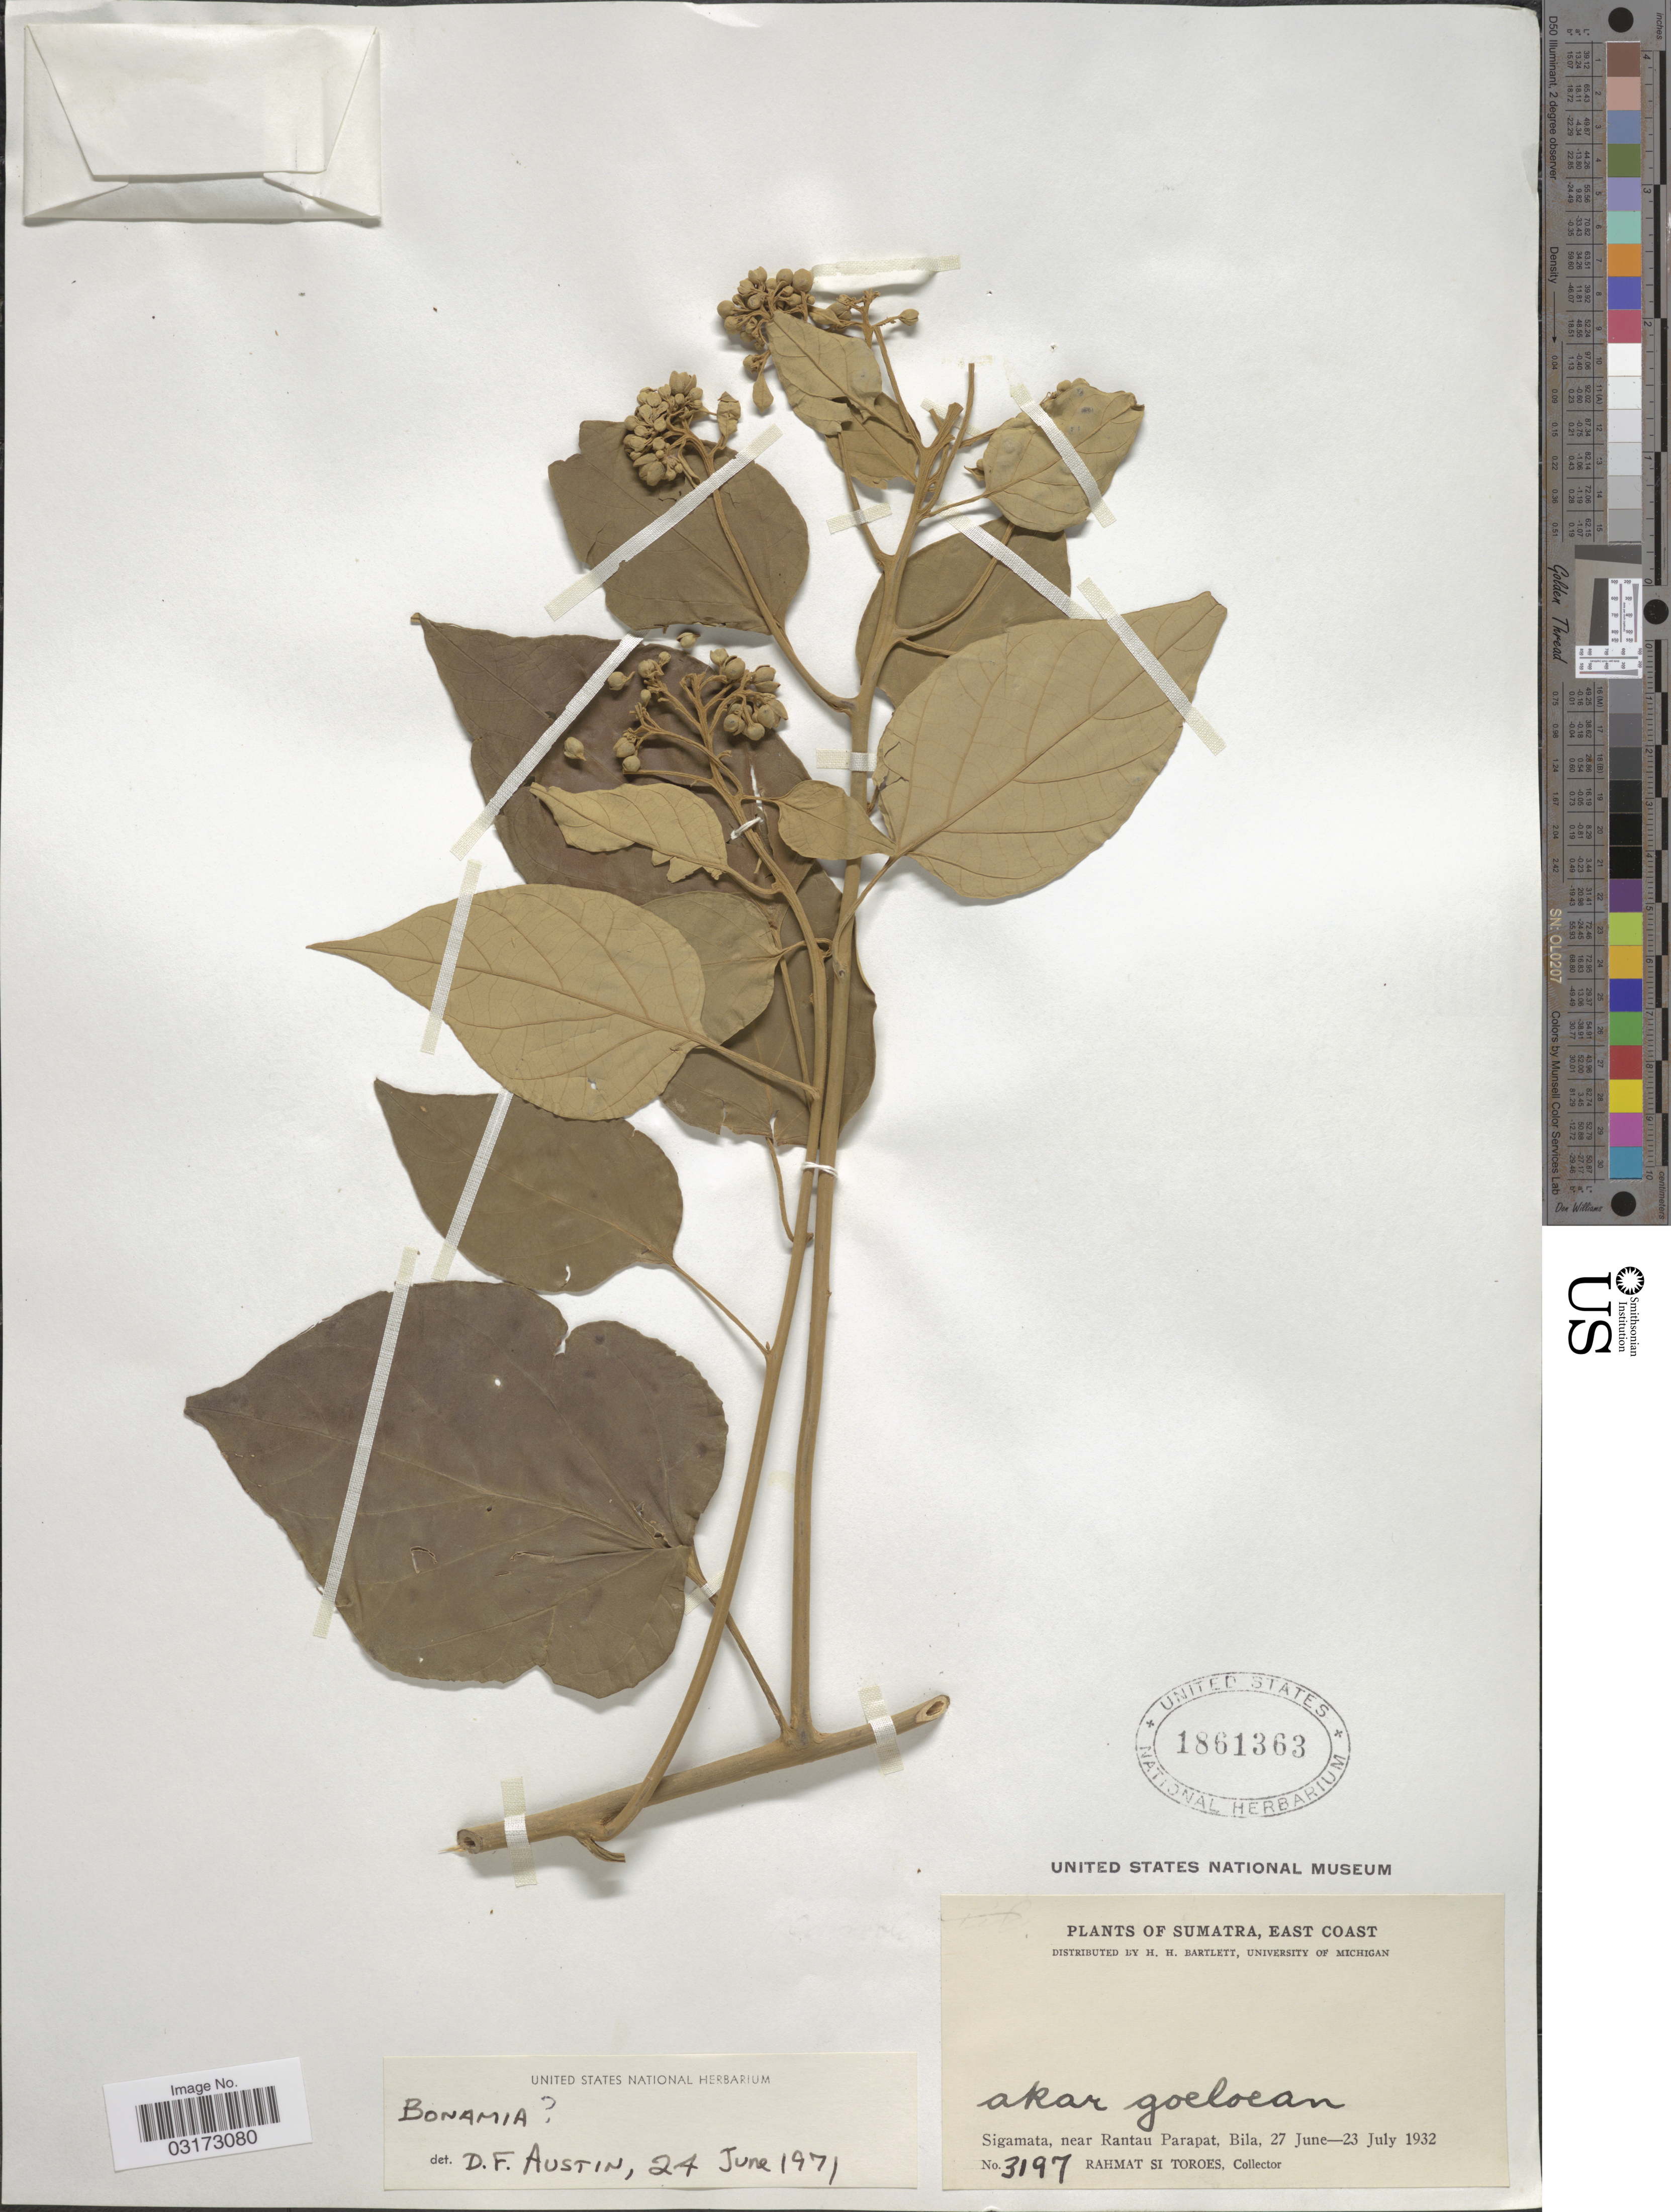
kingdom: Plantae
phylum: Tracheophyta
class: Magnoliopsida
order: Solanales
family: Convolvulaceae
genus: Bonamia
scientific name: Bonamia sp.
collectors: Rahmat Si Boeea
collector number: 3197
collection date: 1932-06-27/1932-07-23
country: Indonesia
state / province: Sumatra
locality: East Coast. Sigamata, near Rantau Parapat, Bila.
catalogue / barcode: US 1861363